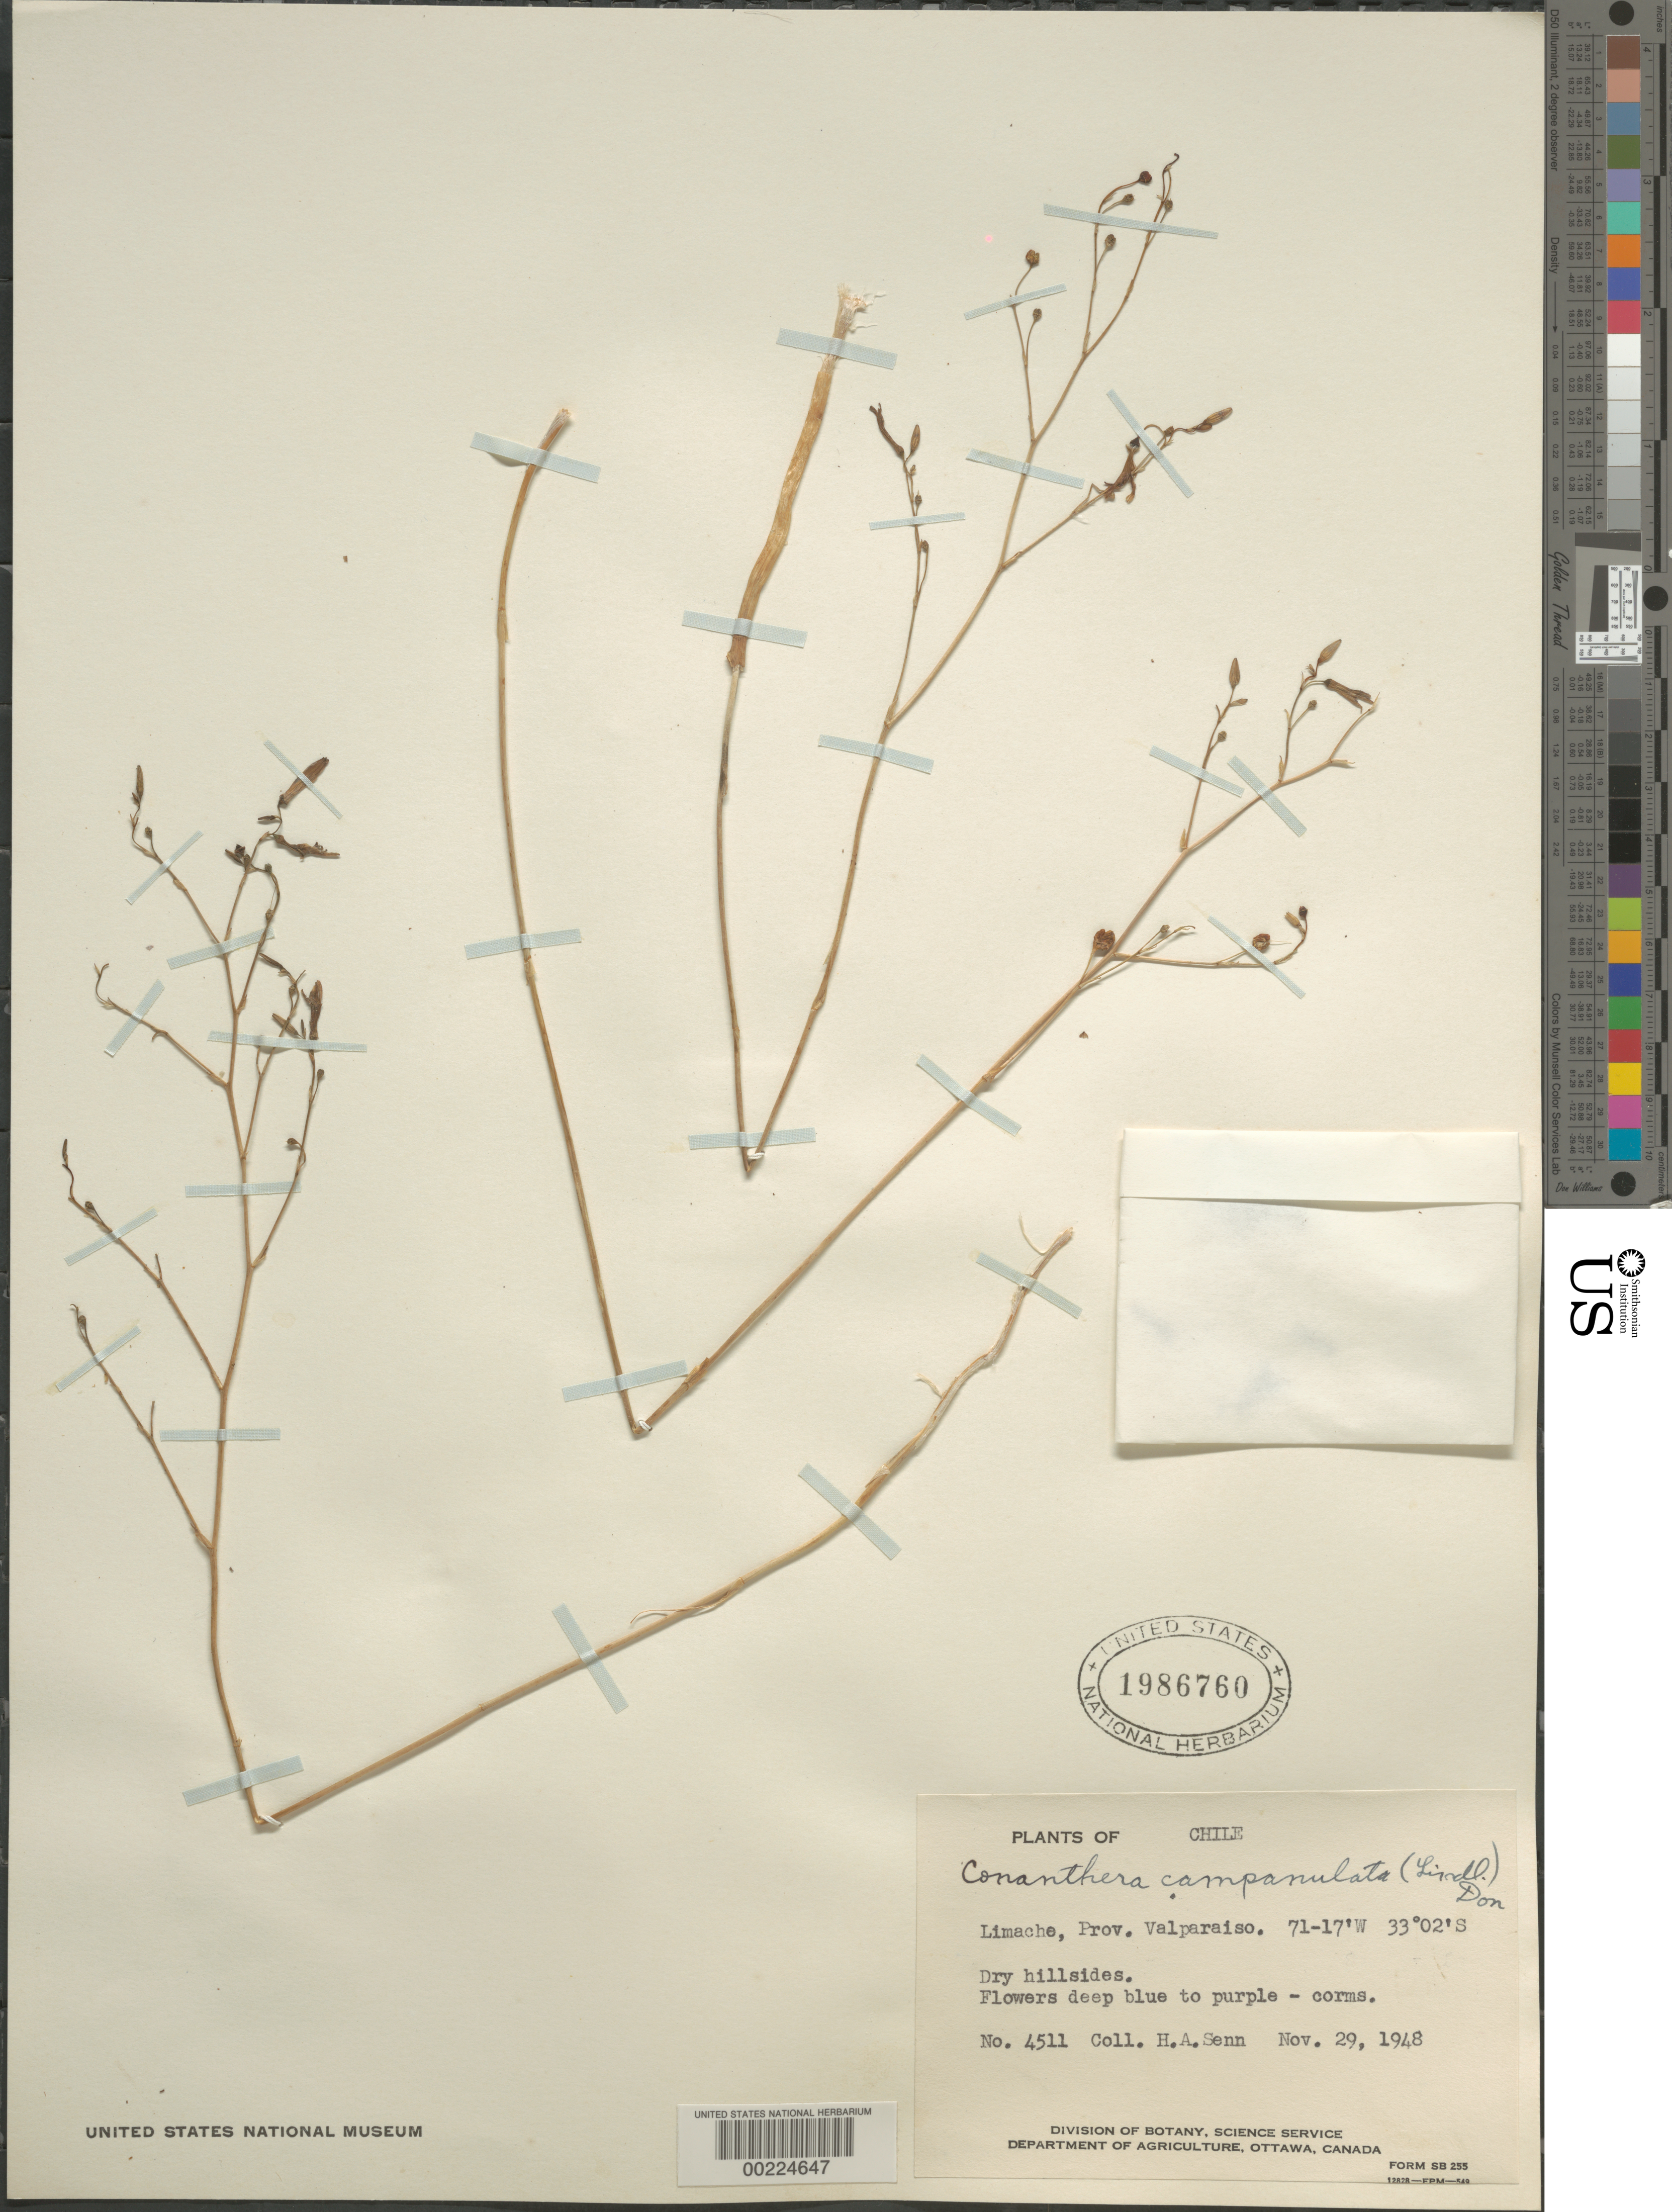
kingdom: Plantae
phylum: Tracheophyta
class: Liliopsida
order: Asparagales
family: Tecophilaeaceae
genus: Conanthera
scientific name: Conanthera campanulata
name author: Lindl.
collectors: H. A. Senn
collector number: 4511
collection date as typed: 29 Nov 1948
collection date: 1948-11-29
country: Chile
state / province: Valparaíso (V)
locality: Limache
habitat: Dry hillsides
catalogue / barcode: US 1986760